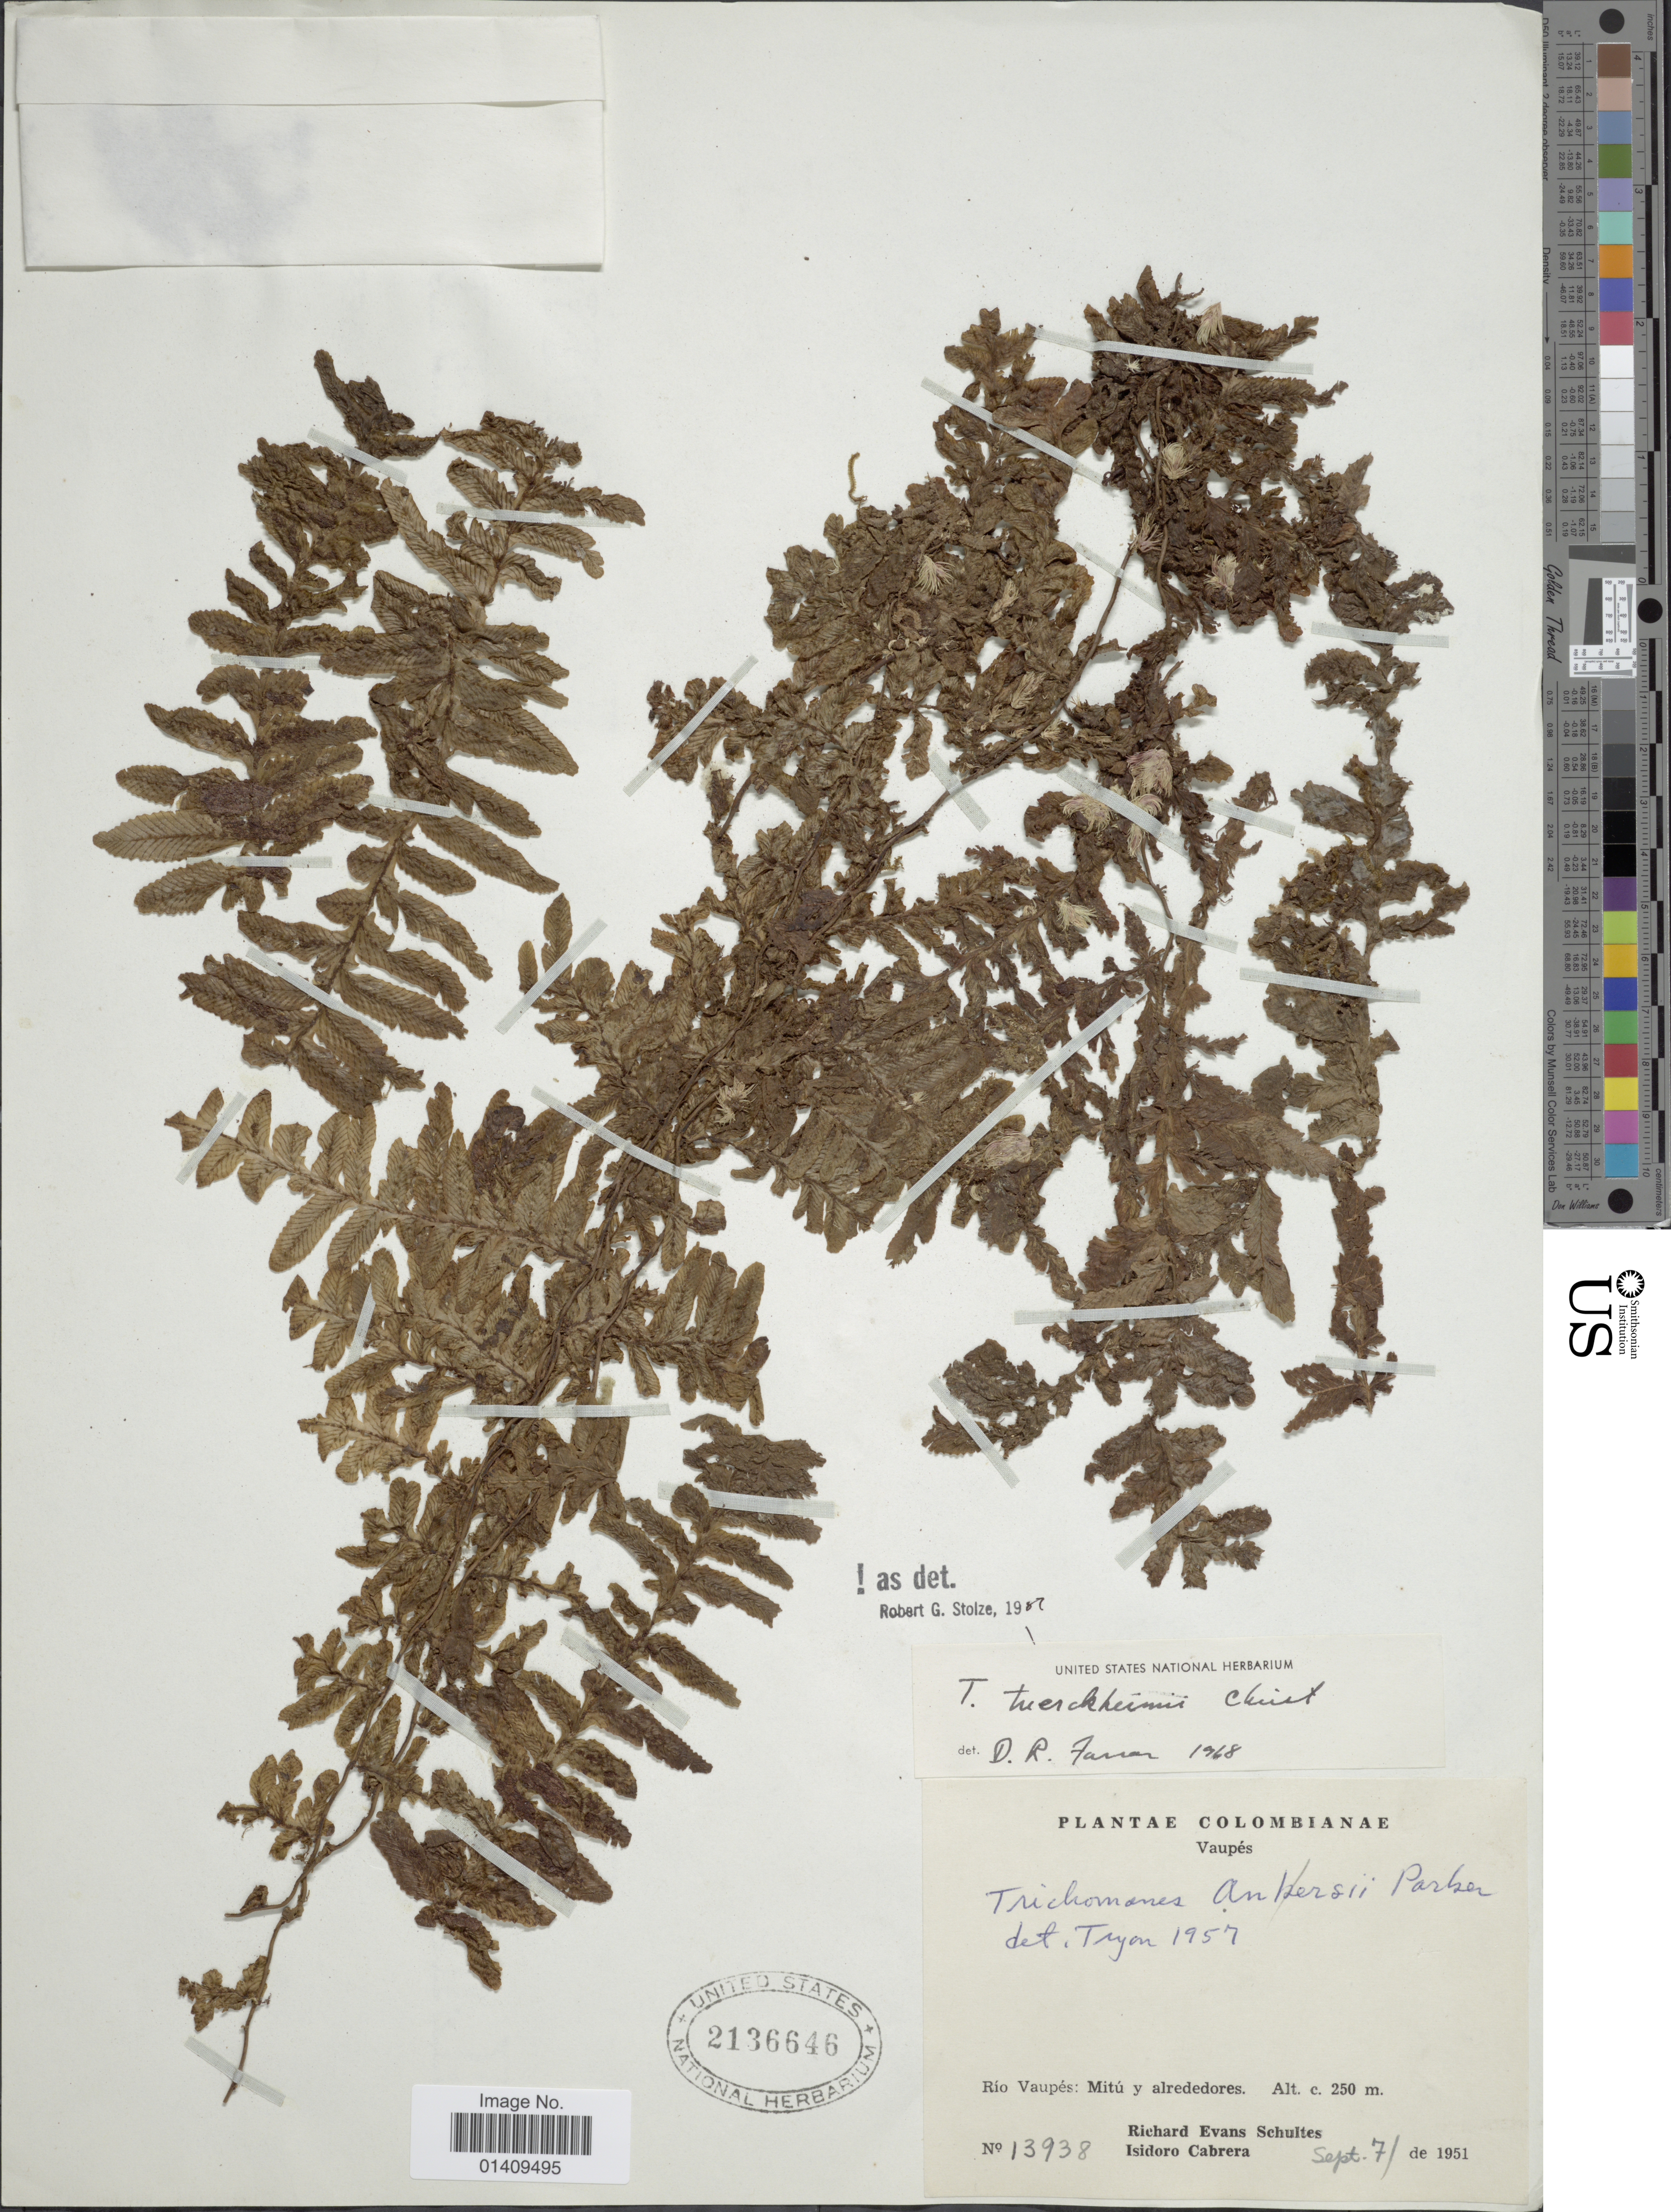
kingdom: Plantae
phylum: Tracheophyta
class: Polypodiopsida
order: Hymenophyllales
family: Hymenophyllaceae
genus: Trichomanes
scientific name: Trichomanes tuerckheimii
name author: Christ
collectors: R. E. Schultes & I. Cabrera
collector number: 13938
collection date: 1951-09-07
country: Colombia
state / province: Vaupés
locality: Rio Vaupes: Mitu y alrededores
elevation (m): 250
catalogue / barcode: US 2136646